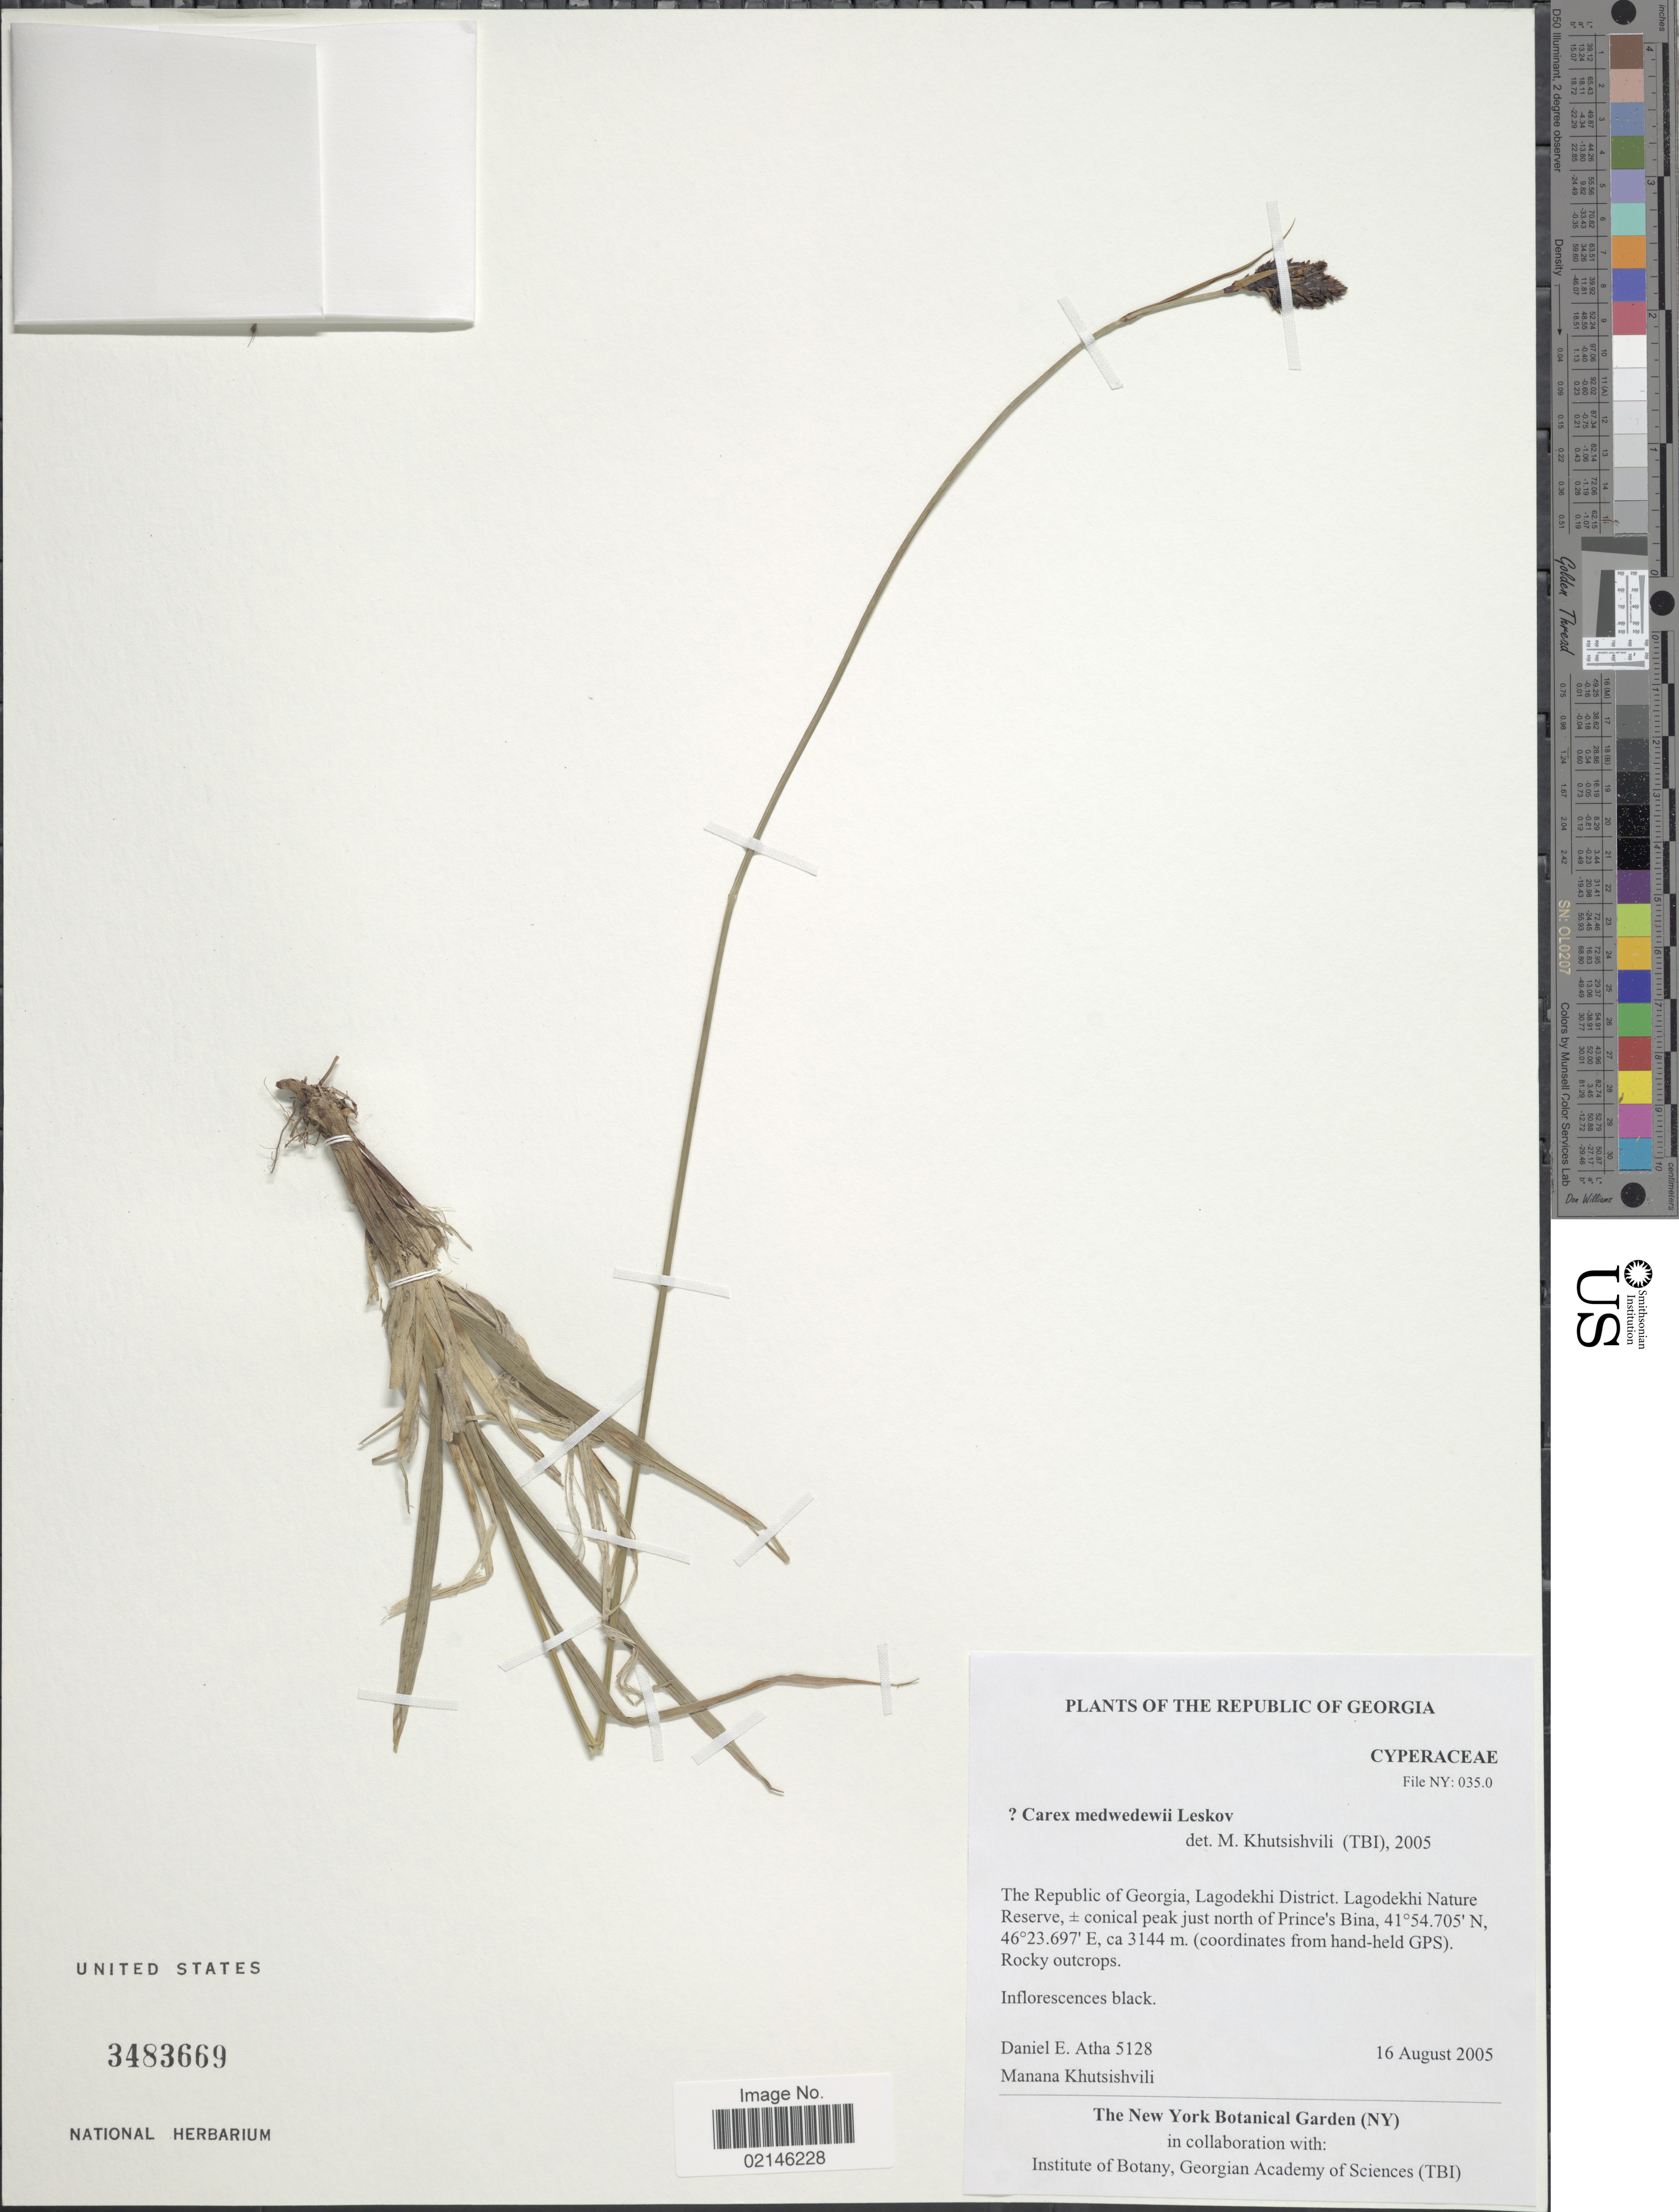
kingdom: Plantae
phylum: Tracheophyta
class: Liliopsida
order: Poales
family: Cyperaceae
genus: Carex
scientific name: Carex sp.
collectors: D. Atha & M. Khutsiskvili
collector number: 5128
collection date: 2005-08-16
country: Georgia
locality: Lagodekhi District. Lagodekhi Nature Reserve, ± conical peak just north of Prince's Bina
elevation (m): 3144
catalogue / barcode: US 3483669